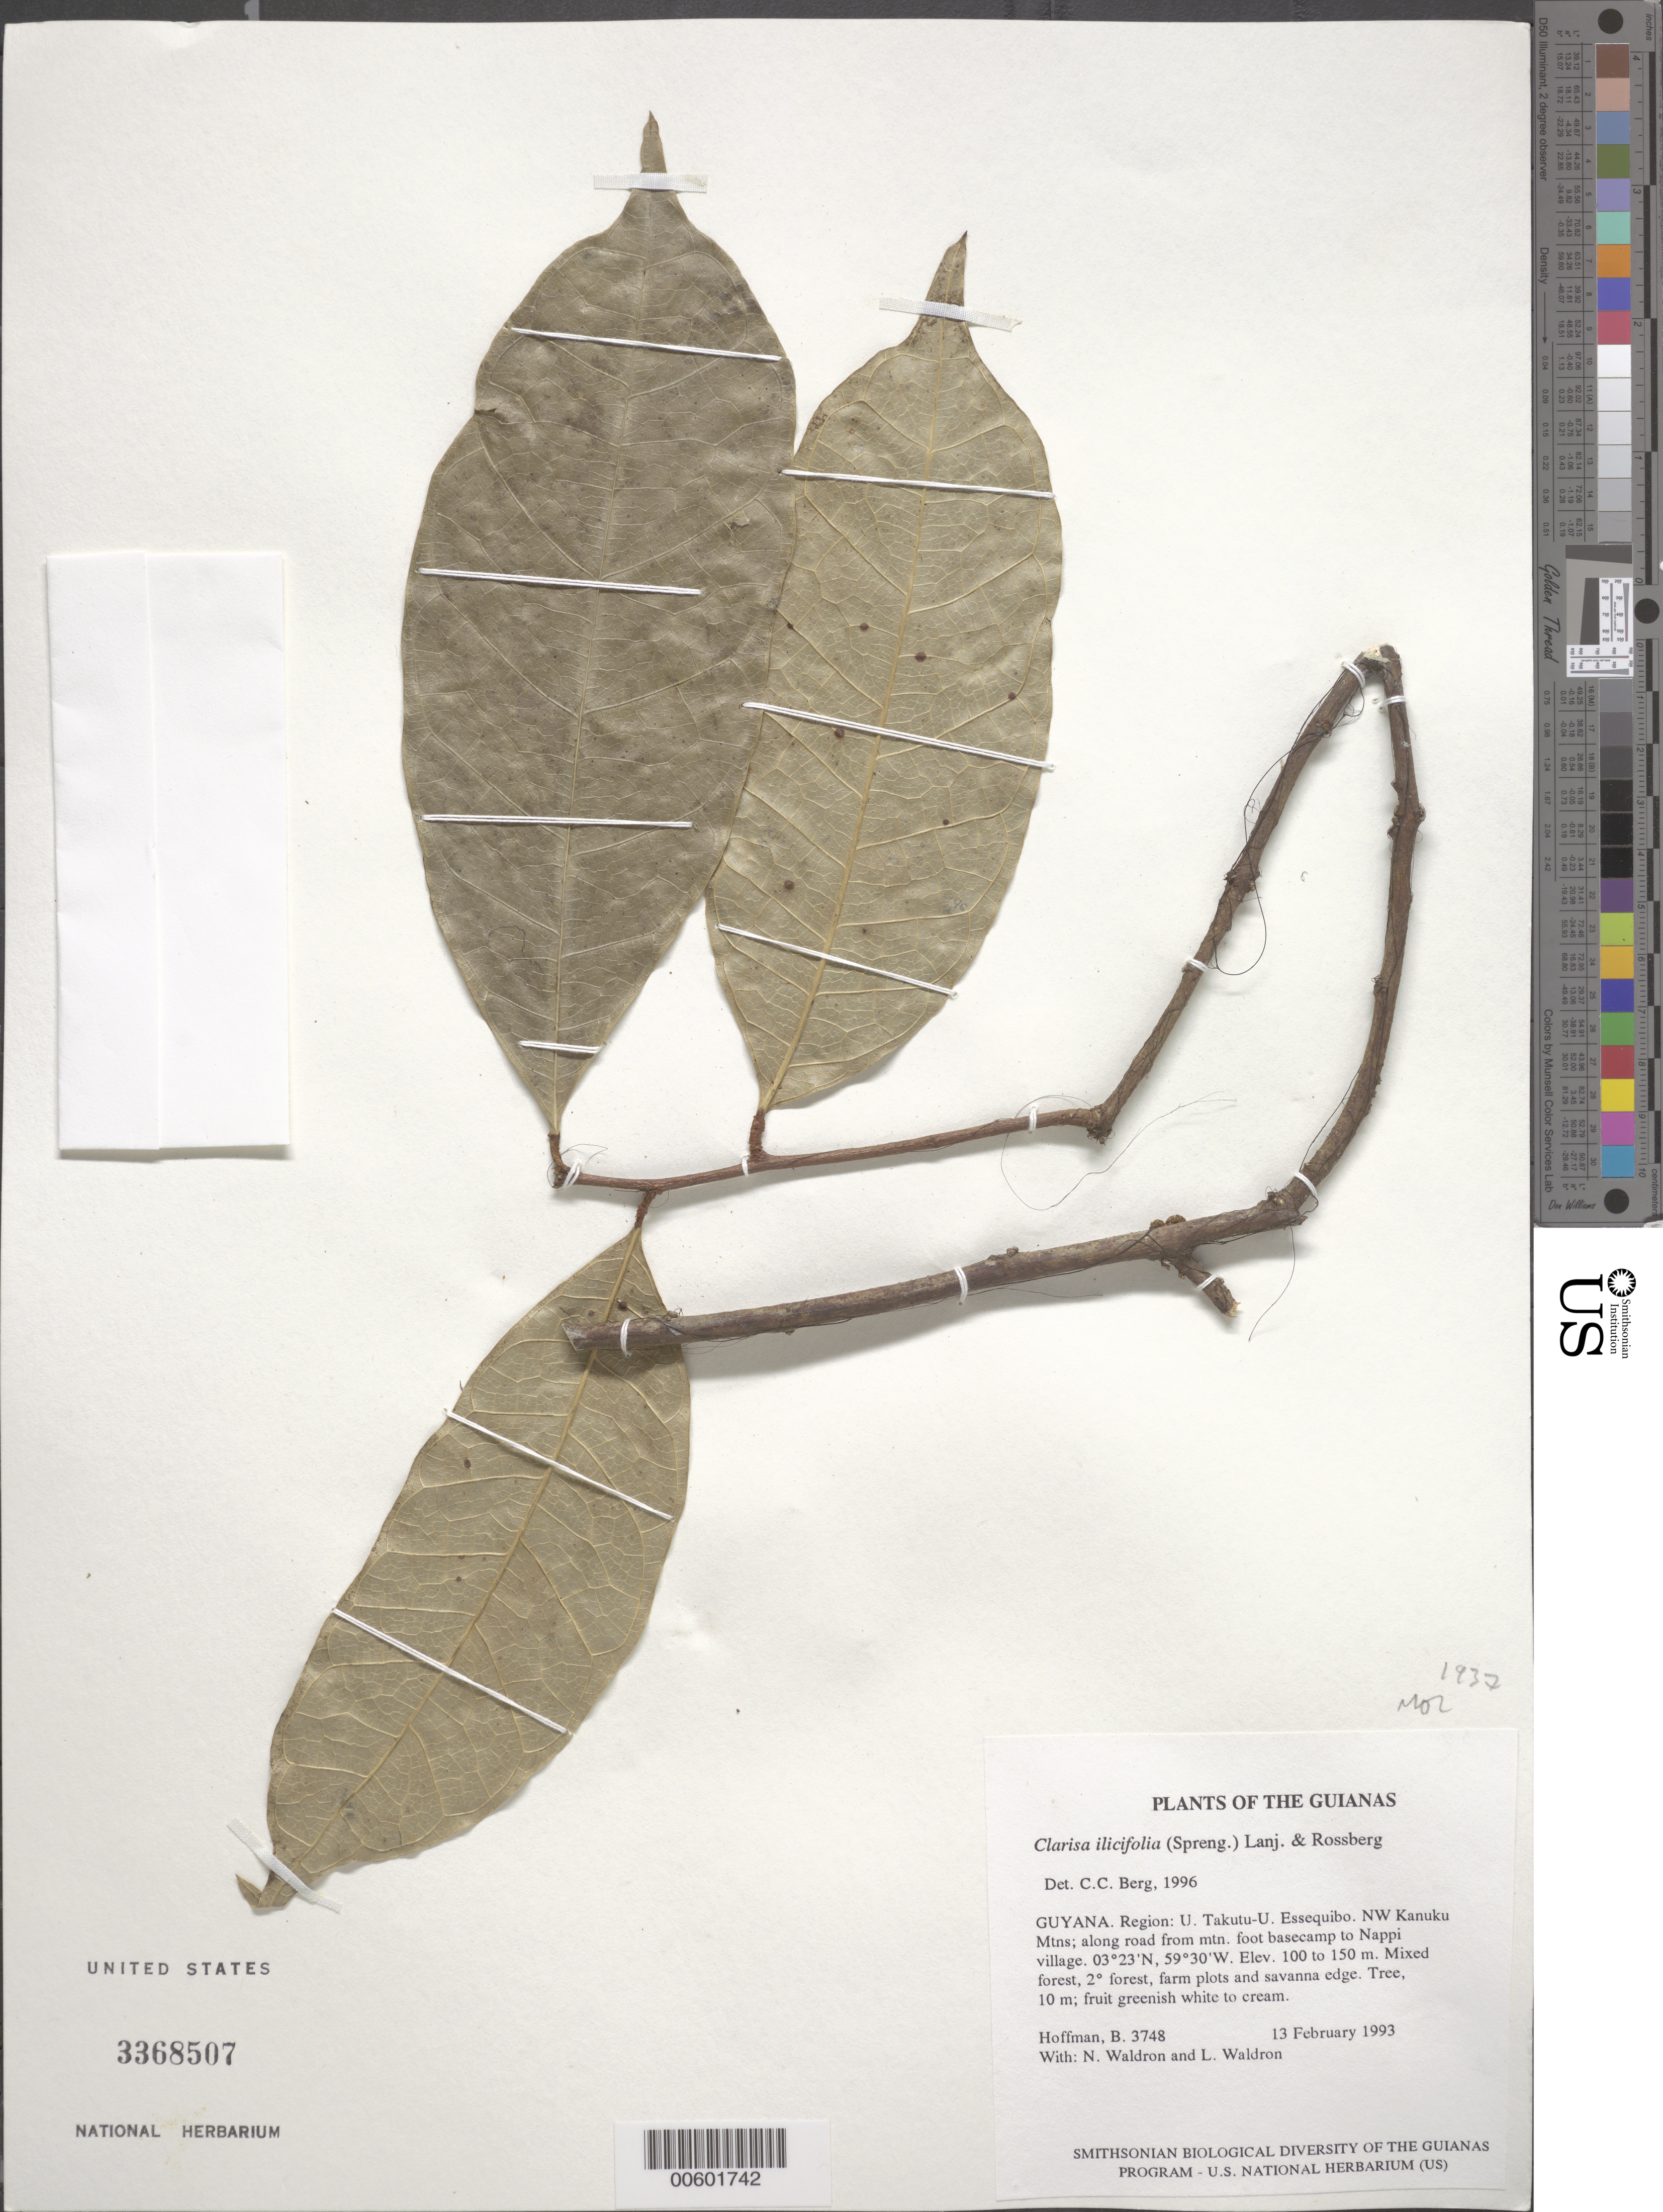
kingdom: Plantae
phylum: Tracheophyta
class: Magnoliopsida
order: Rosales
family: Moraceae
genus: Clarisia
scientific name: Clarisia ilicifolia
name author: (Spreng.) Lanj. & Rossberg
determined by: Berg, C. C.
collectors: B. Hoffman, N. Waldron & L. Waldron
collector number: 3748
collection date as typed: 13 February 1993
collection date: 1993-02-13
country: Guyana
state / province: U. Takutu-U. Essequibo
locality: NW Kanuku Mountains; along road from mountain foot basecamp to Nappi village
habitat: Mixed forest, secondary forest, farm plots and savanna edge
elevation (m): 100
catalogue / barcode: US 3368507